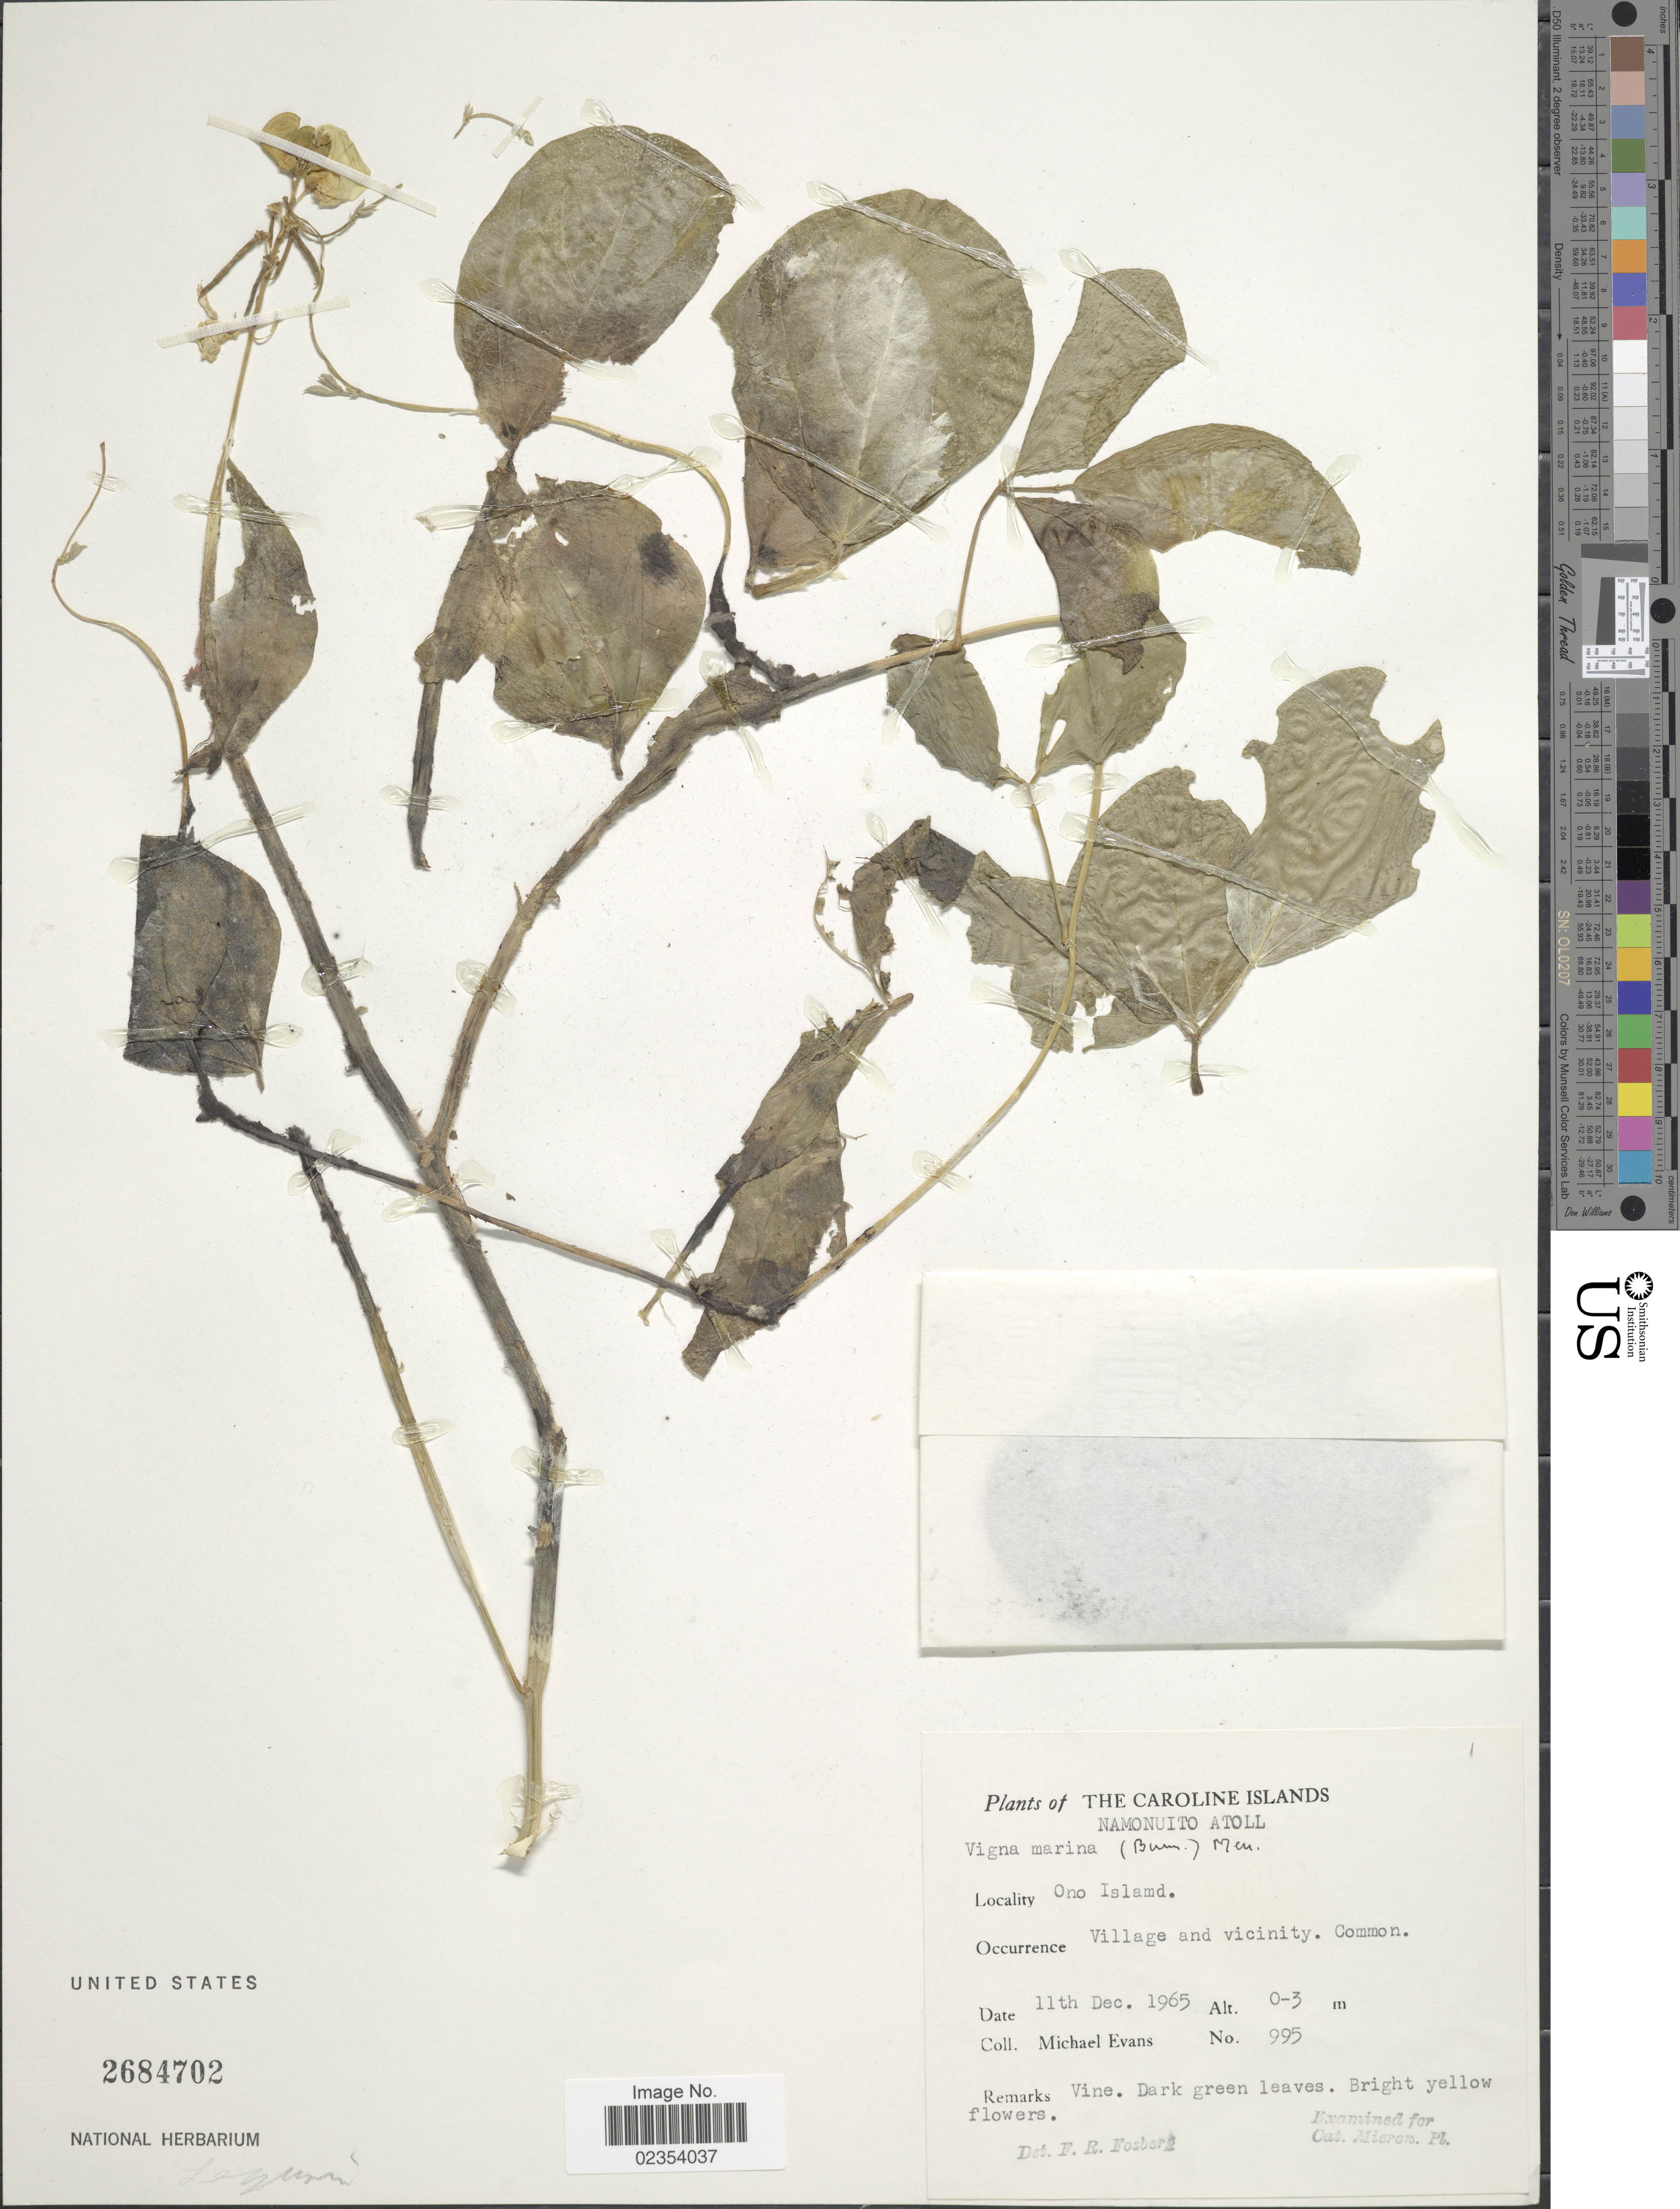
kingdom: Plantae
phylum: Tracheophyta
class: Magnoliopsida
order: Fabales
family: Fabaceae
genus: Vigna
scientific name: Vigna marina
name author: (Burm.) Merr.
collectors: M. Evans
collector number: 995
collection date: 1965-12-11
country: Micronesia, Federated States of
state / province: Truk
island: Namonuito Atoll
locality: Caroline Islands. Namonuito Atoll. Ono Island. Village and vicinity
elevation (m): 0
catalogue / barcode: US 2684702